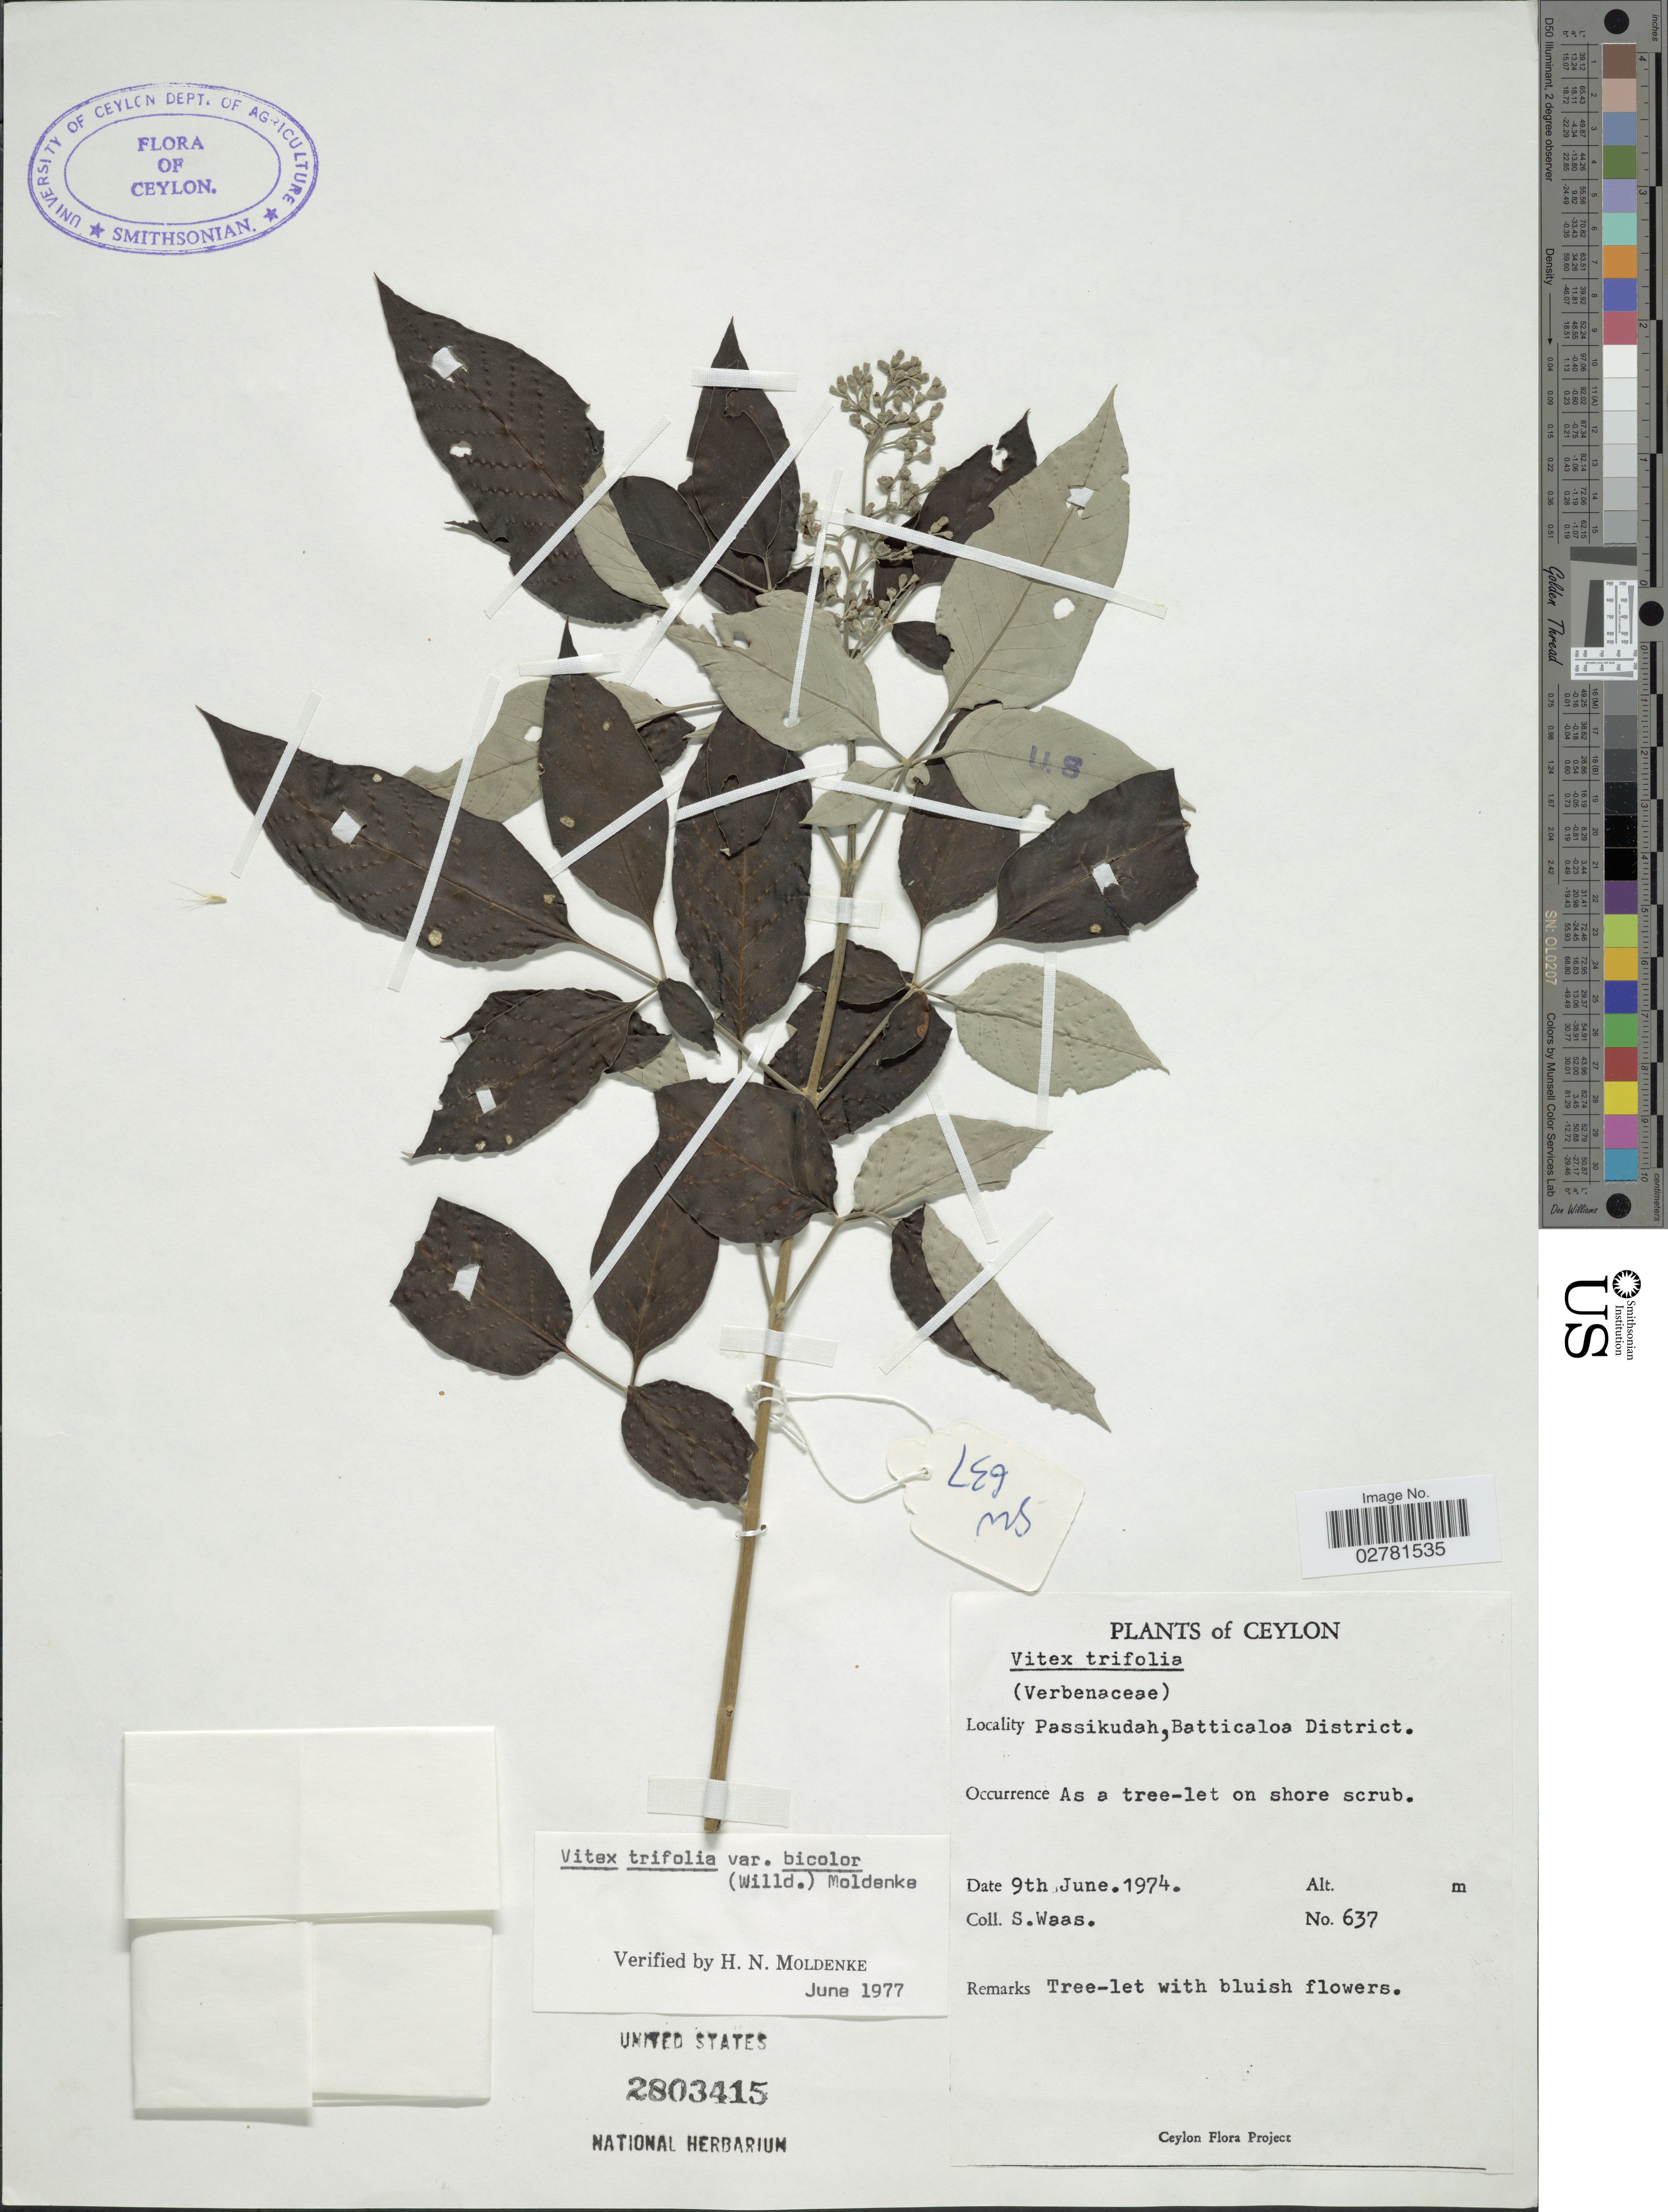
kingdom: Plantae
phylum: Tracheophyta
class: Magnoliopsida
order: Lamiales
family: Lamiaceae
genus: Vitex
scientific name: Vitex trifolia var. bicolor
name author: (Willd.) Moldenke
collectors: S. Waas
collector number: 637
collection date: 1974-06-09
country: Sri Lanka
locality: Ceylon. Passikudah, Batticaloa District.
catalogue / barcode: US 2803415